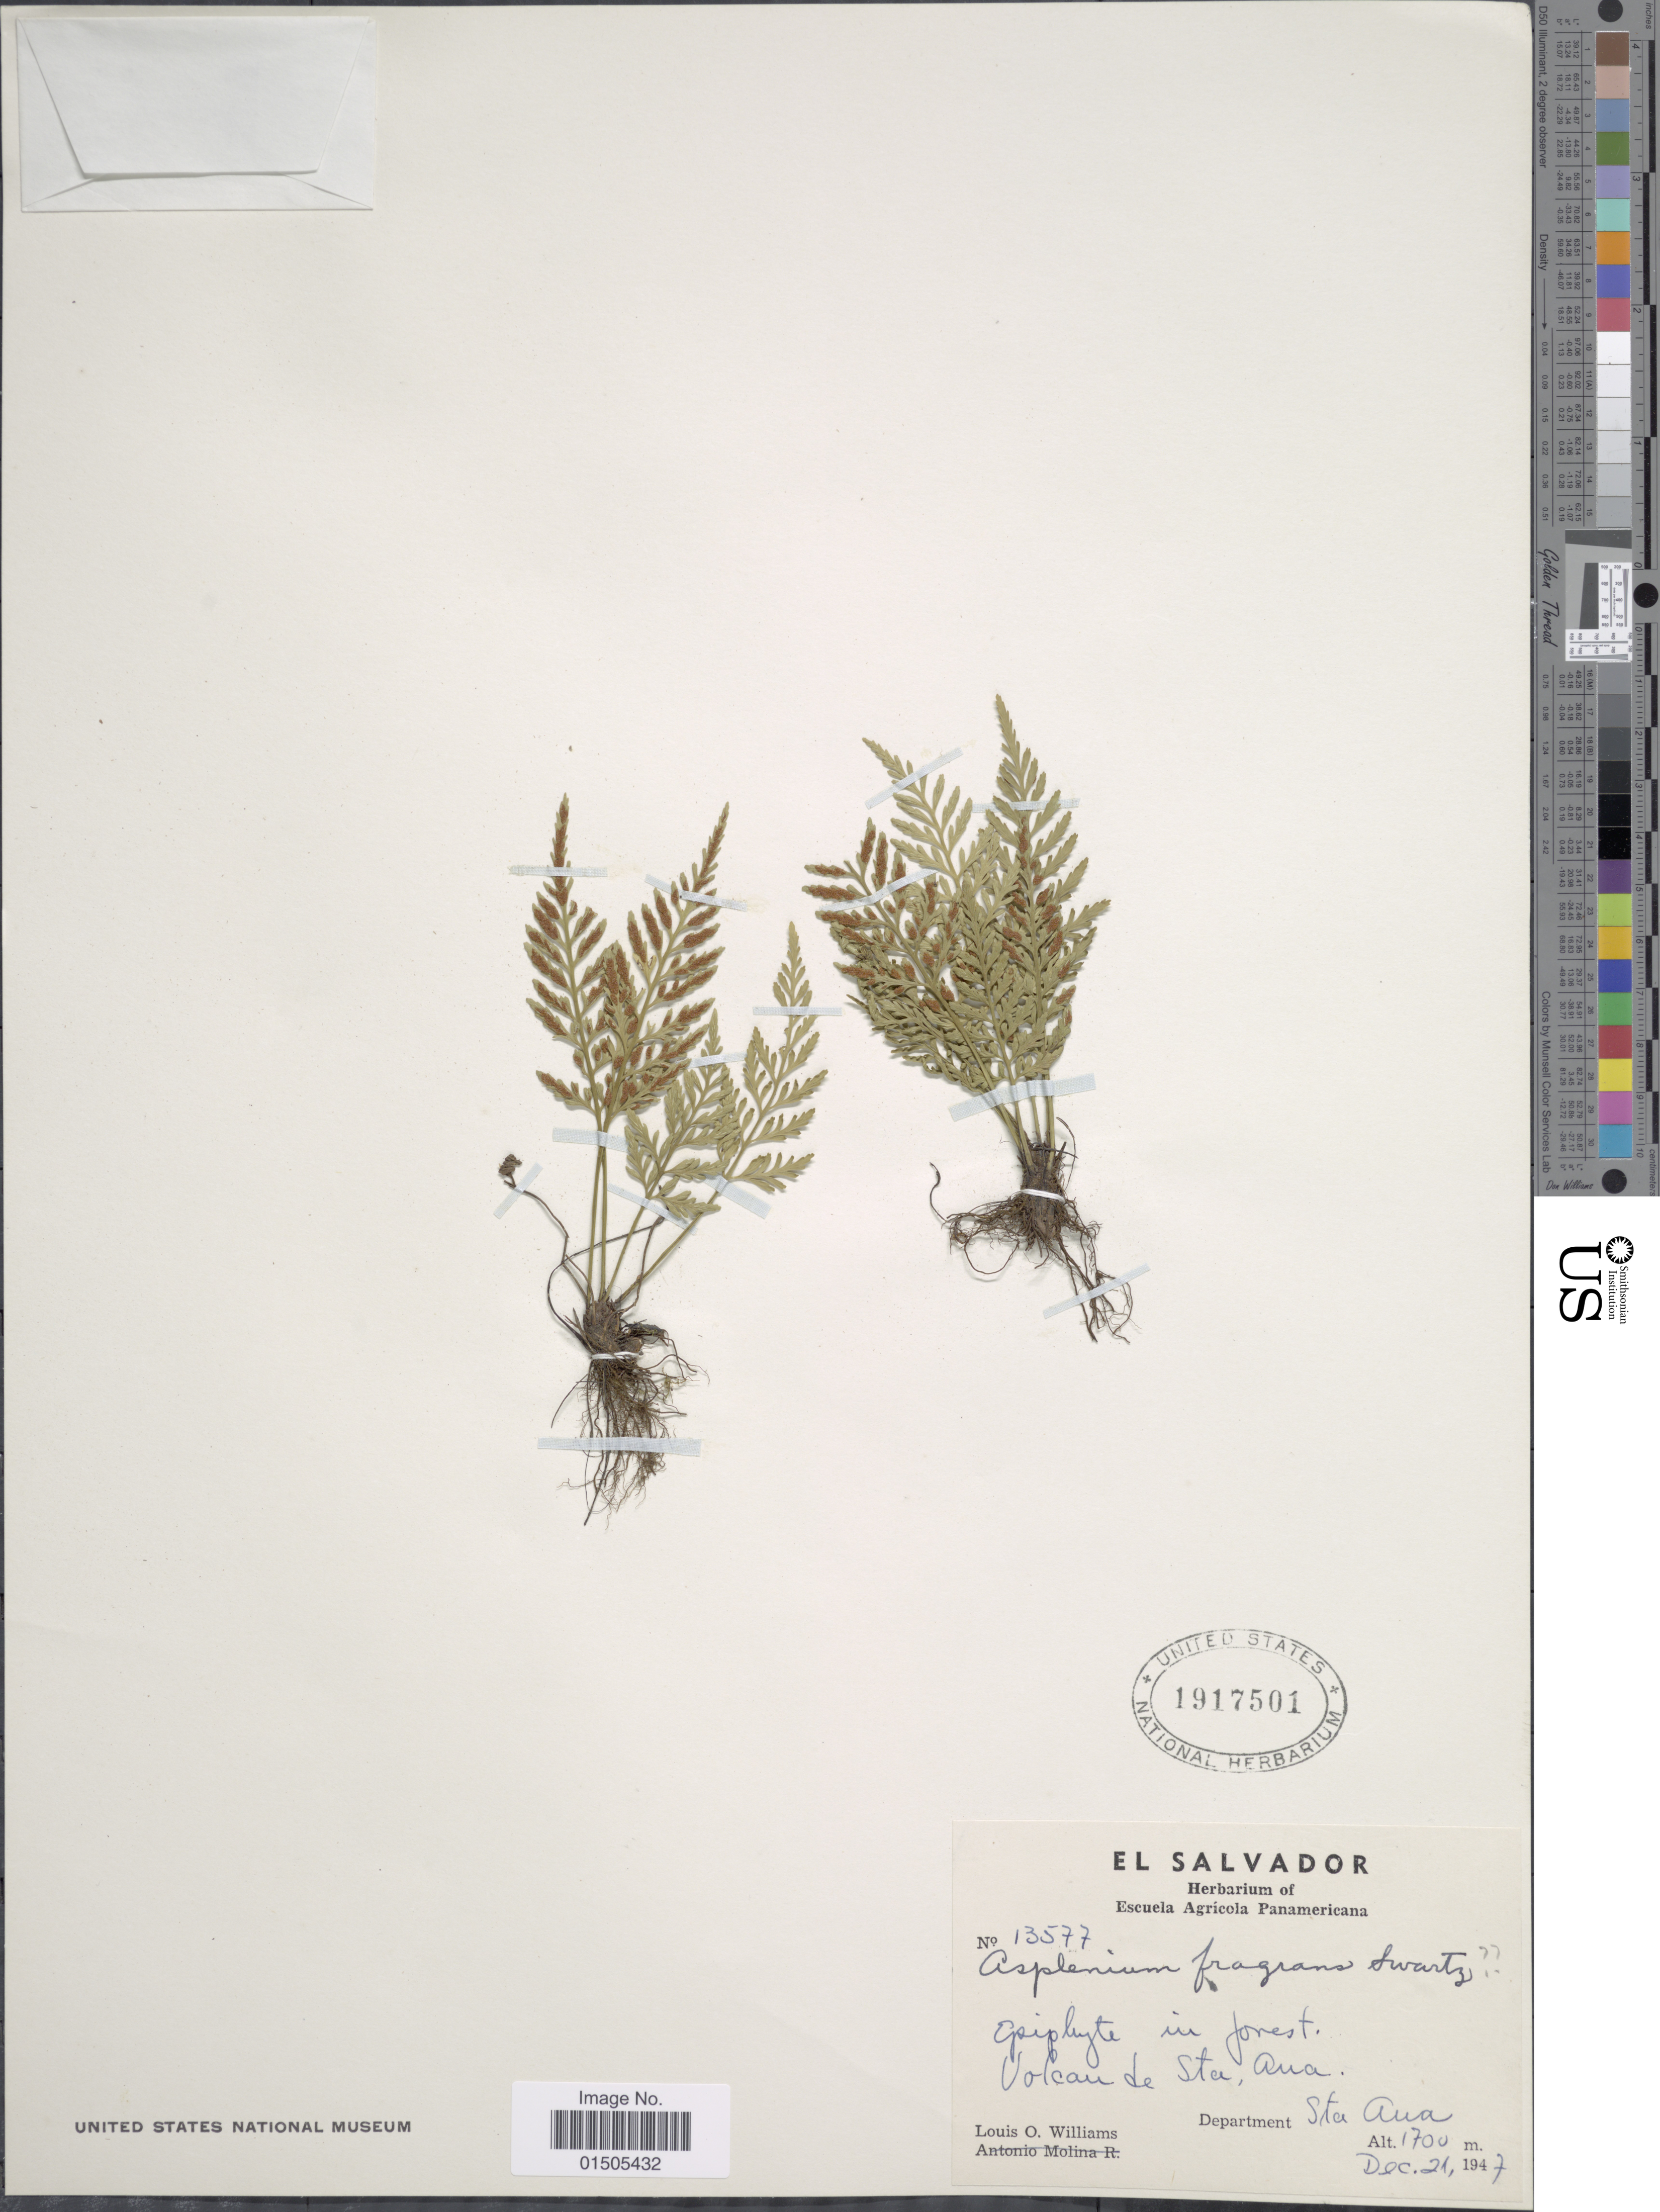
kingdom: Plantae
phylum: Tracheophyta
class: Polypodiopsida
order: Polypodiales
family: Aspleniaceae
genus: Asplenium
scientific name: Asplenium auritum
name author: Sw.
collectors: L. O. Williams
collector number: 13577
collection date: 1947-12-21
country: El Salvador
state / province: Santa Ana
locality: Volcan de Sta. Ana.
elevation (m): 1700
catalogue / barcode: US 1917501